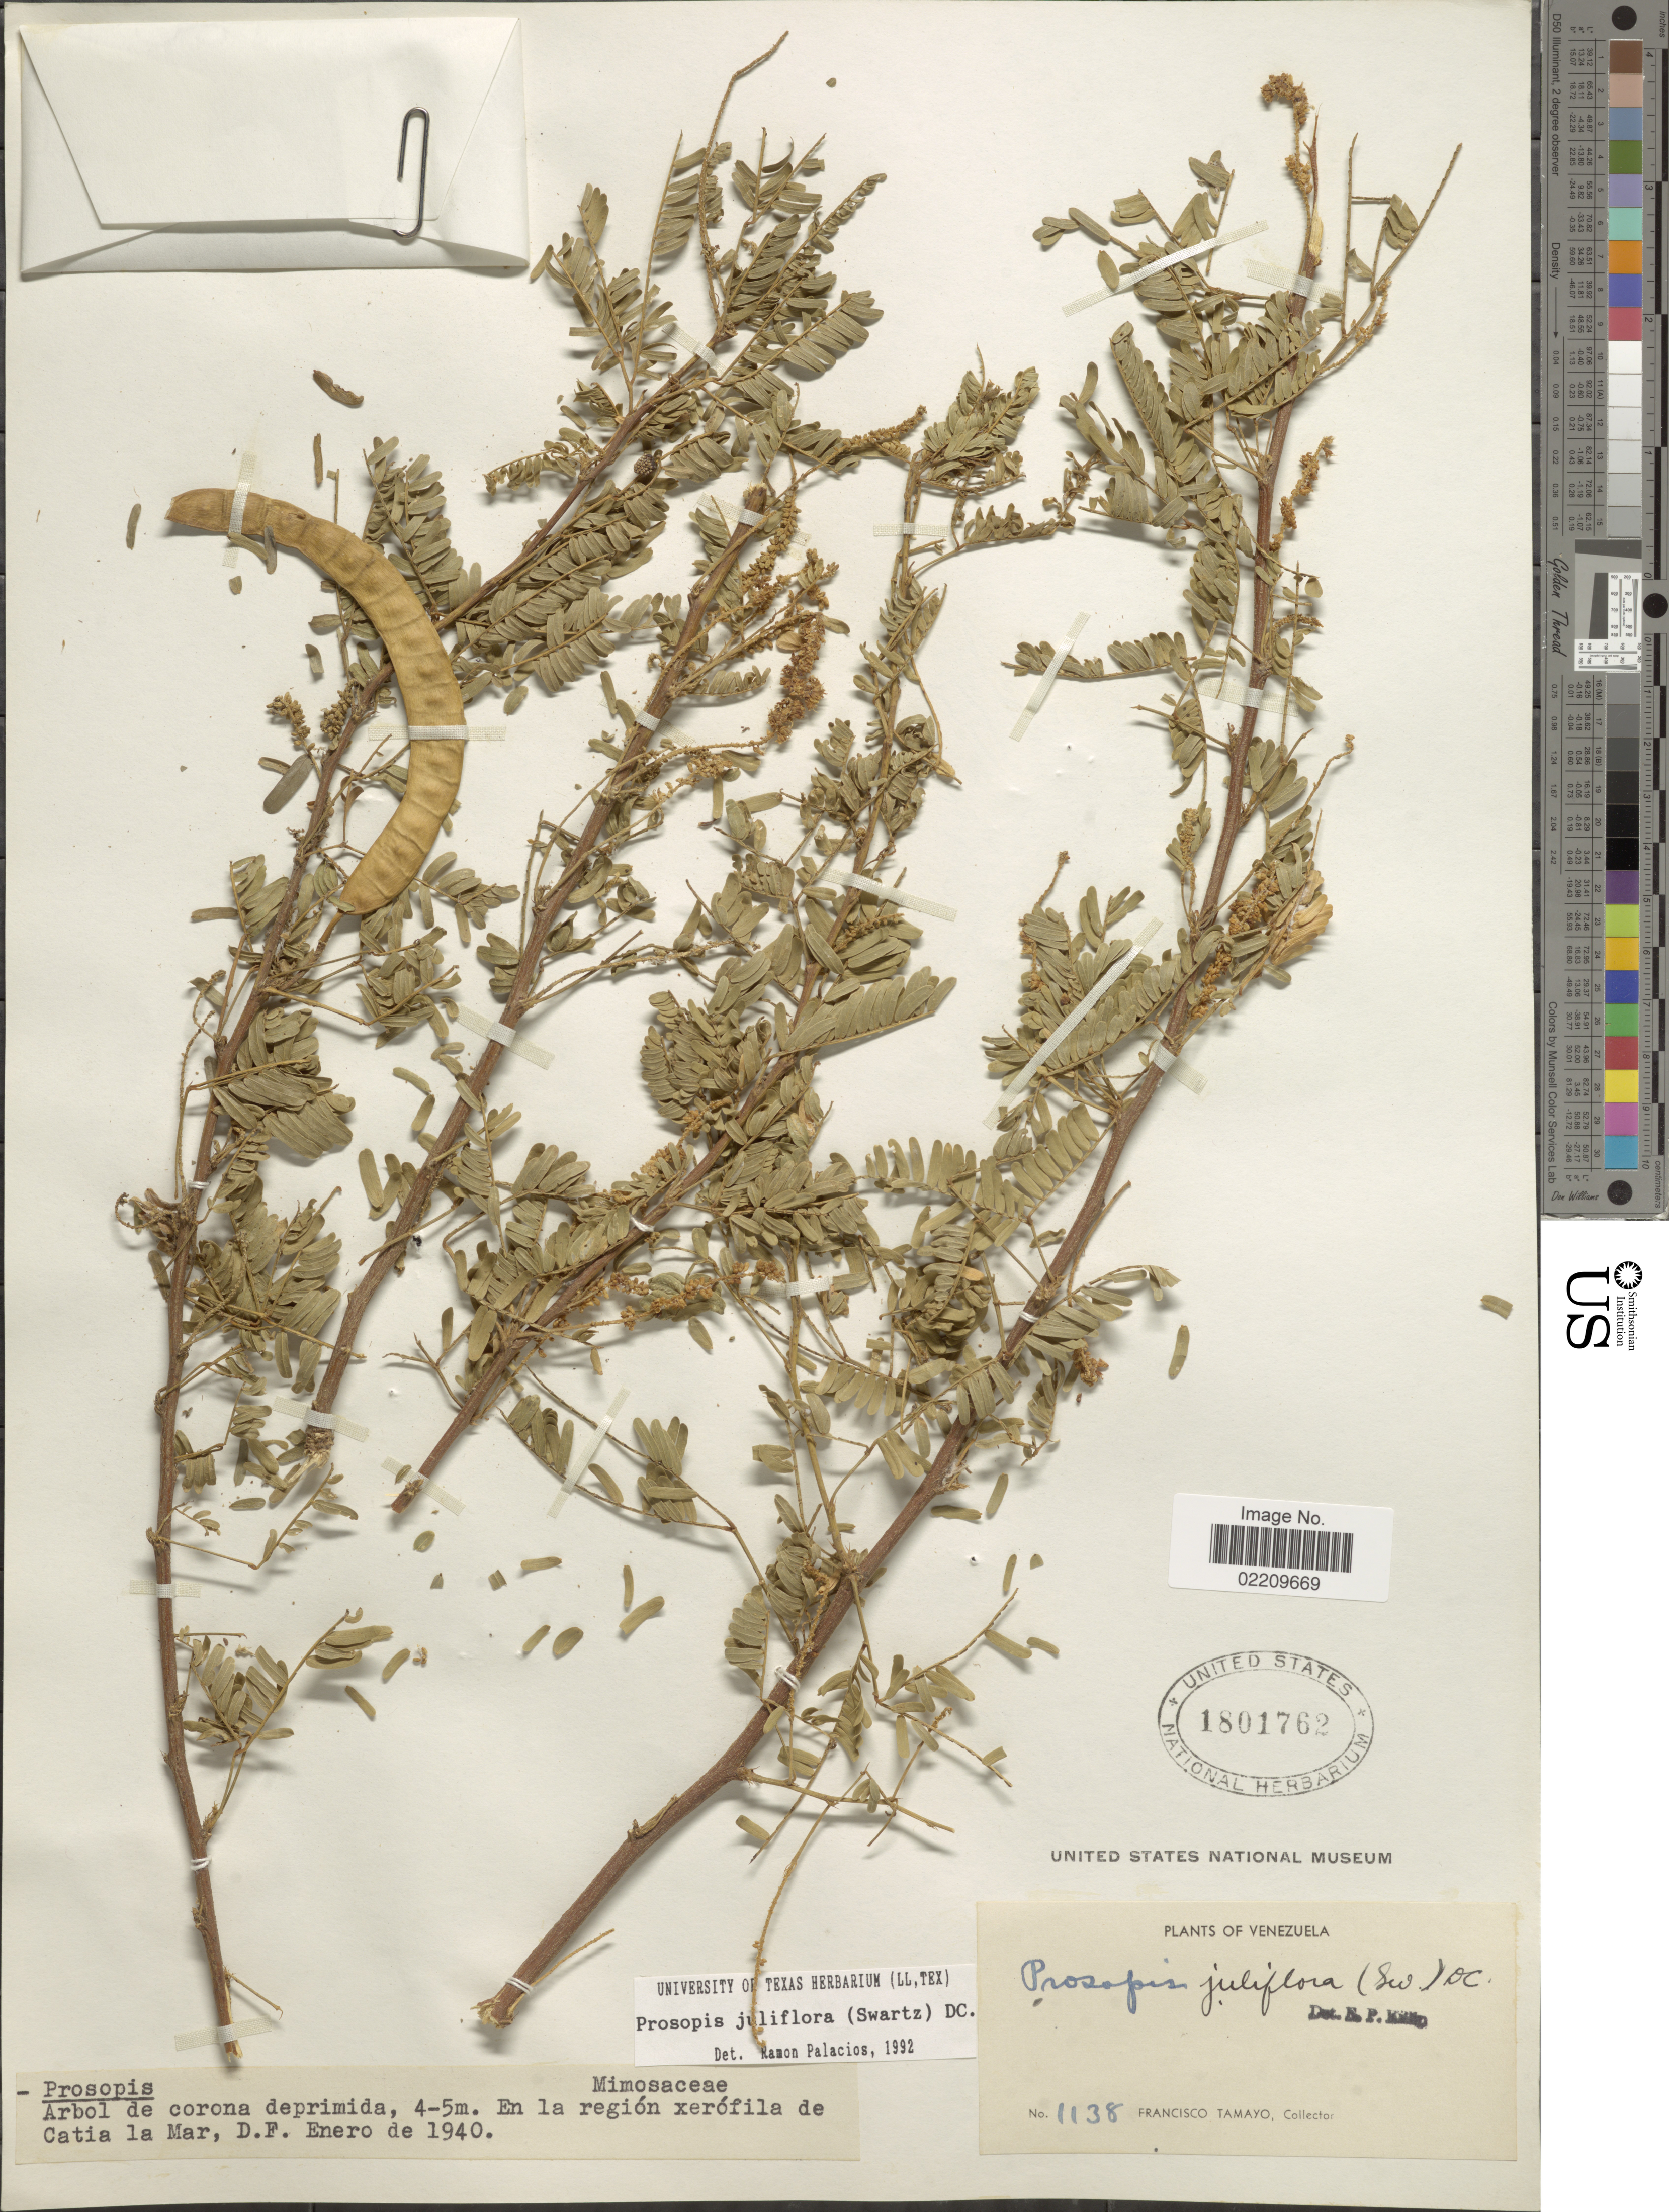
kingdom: Plantae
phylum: Tracheophyta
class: Magnoliopsida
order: Fabales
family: Fabaceae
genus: Neltuma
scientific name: Neltuma juliflora var. juliflora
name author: (Sw.) Raf.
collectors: F. Tamayo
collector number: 1138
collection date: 1940-01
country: Venezuela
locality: En la region xerofila de catia la MAr, D. F.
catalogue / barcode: US 1801762